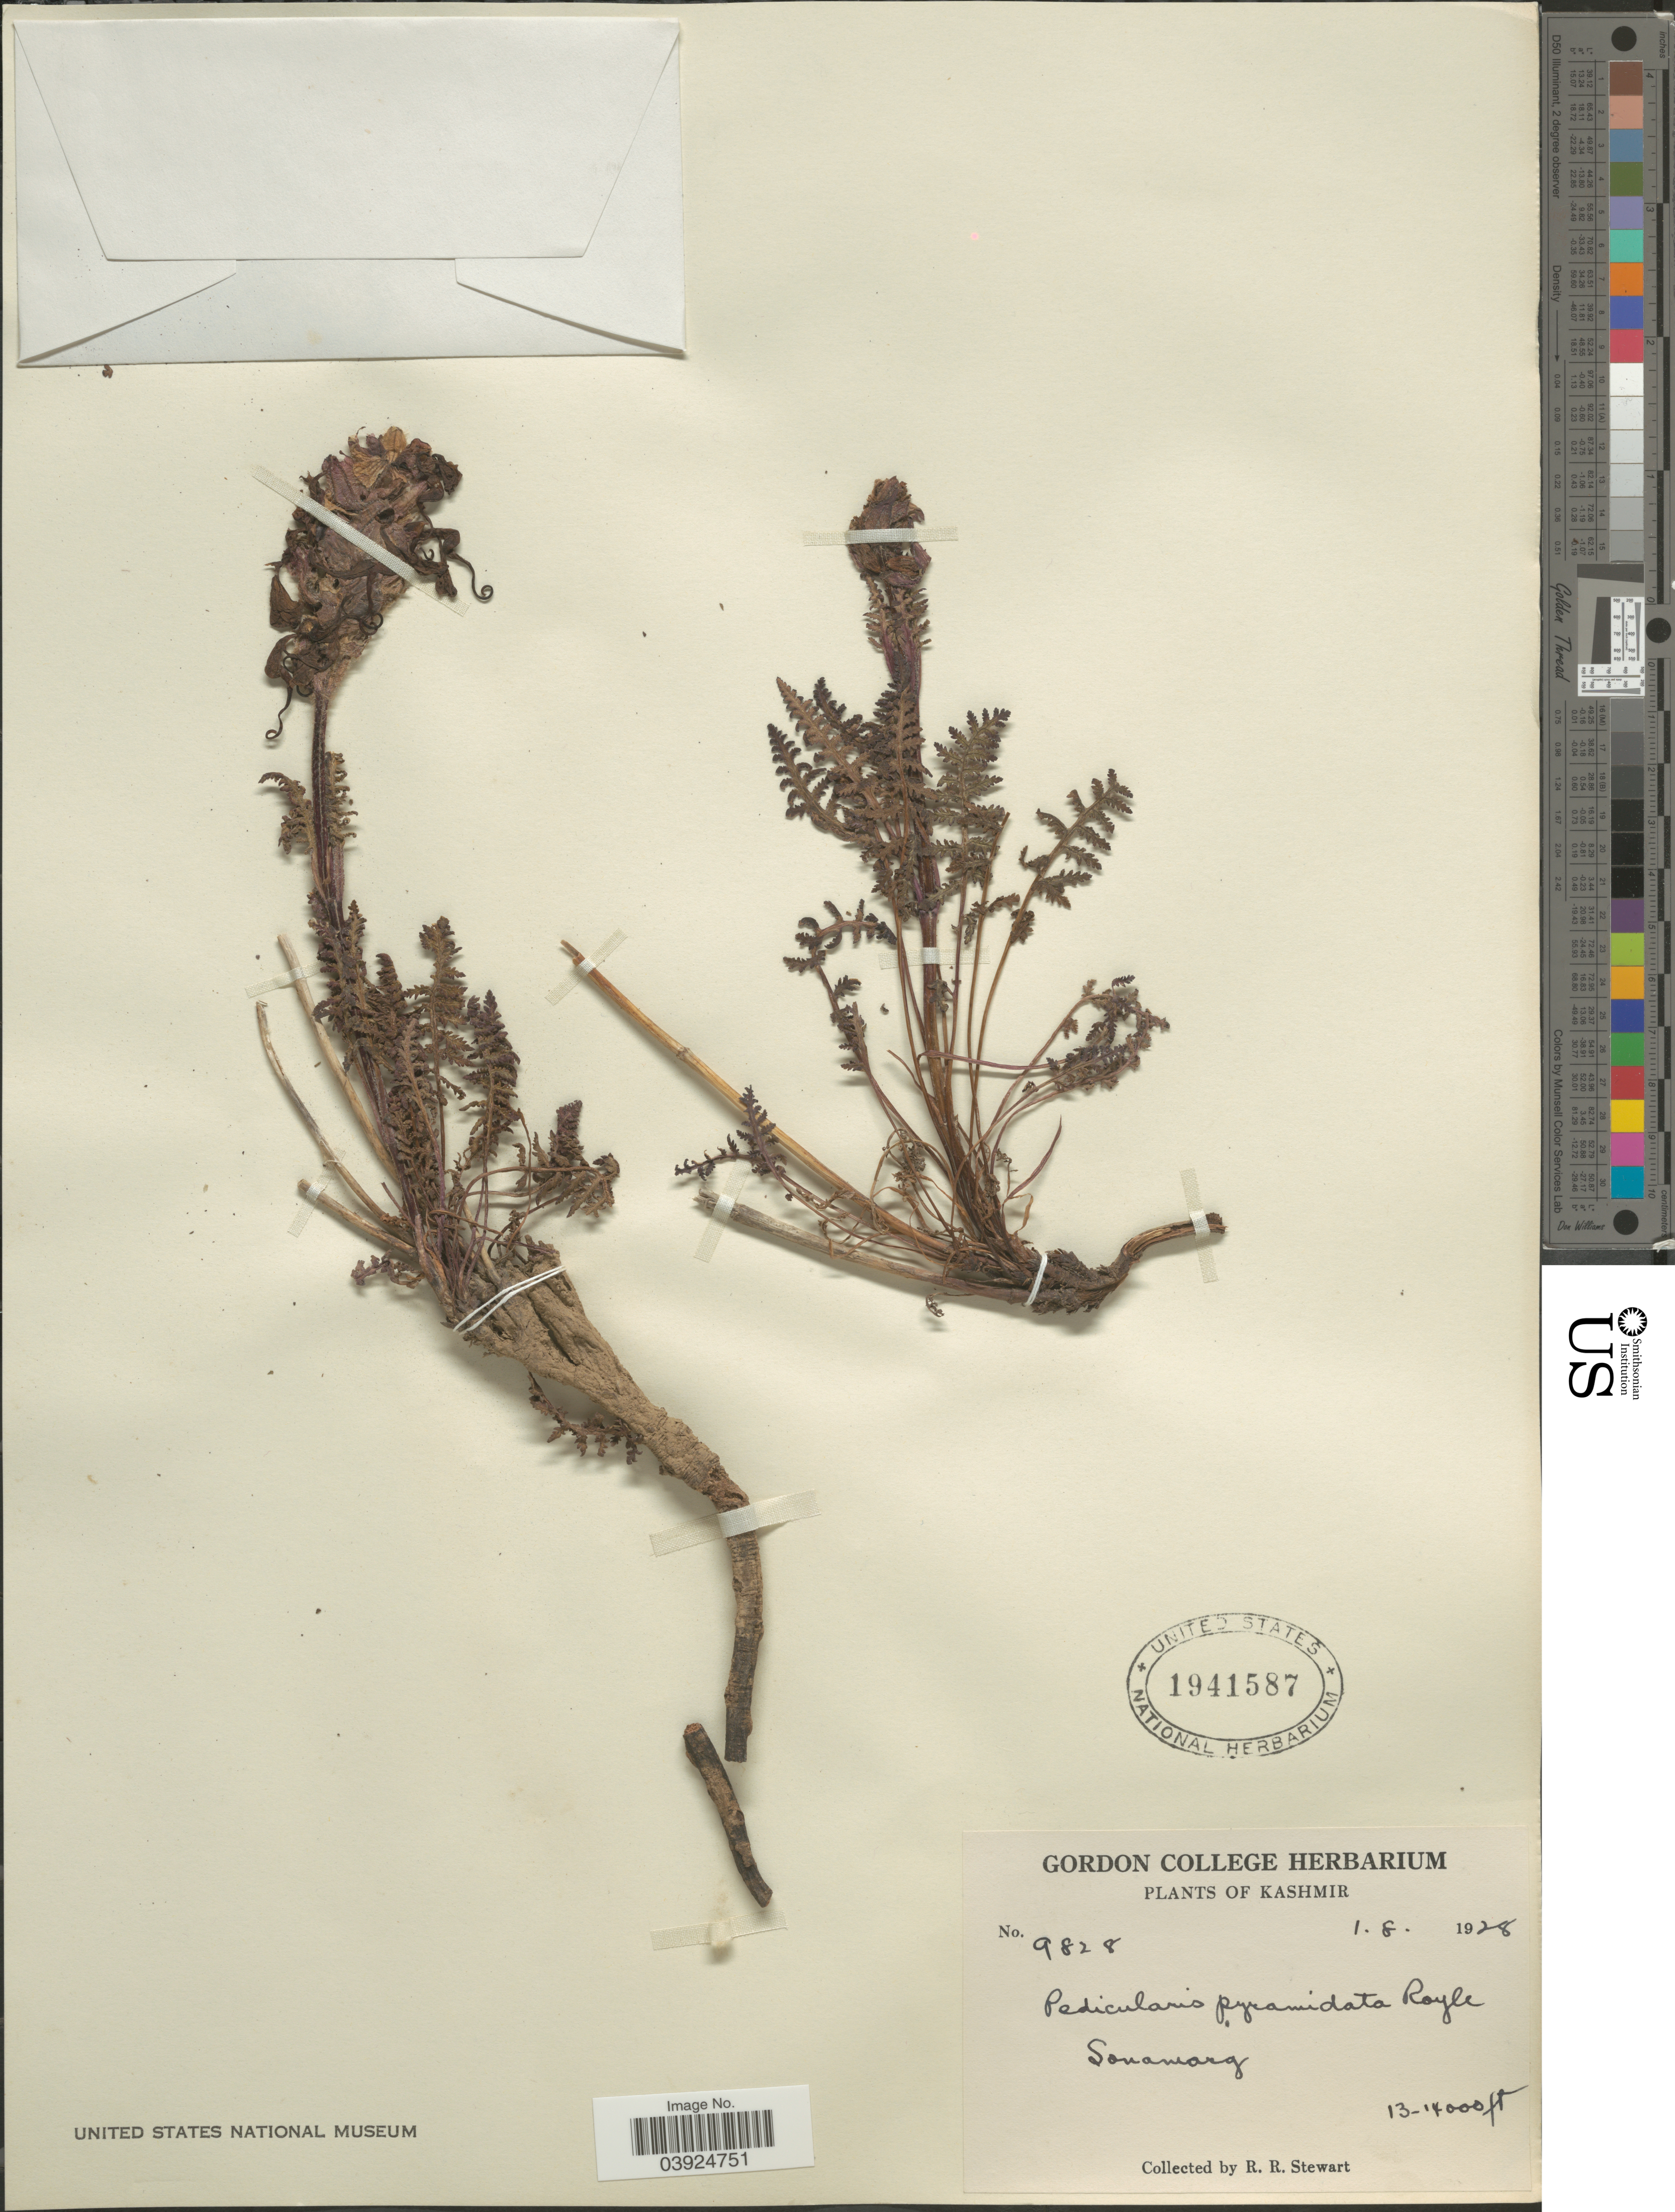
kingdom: Plantae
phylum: Tracheophyta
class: Magnoliopsida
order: Lamiales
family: Orobanchaceae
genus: Pedicularis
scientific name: Pedicularis pyramidata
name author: Royle ex Benth.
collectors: R. Stewart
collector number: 9828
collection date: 1928-08-01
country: India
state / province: Jammu and Kashmir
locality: Kashmir. Sonamarg.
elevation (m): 3962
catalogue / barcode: US 1941587